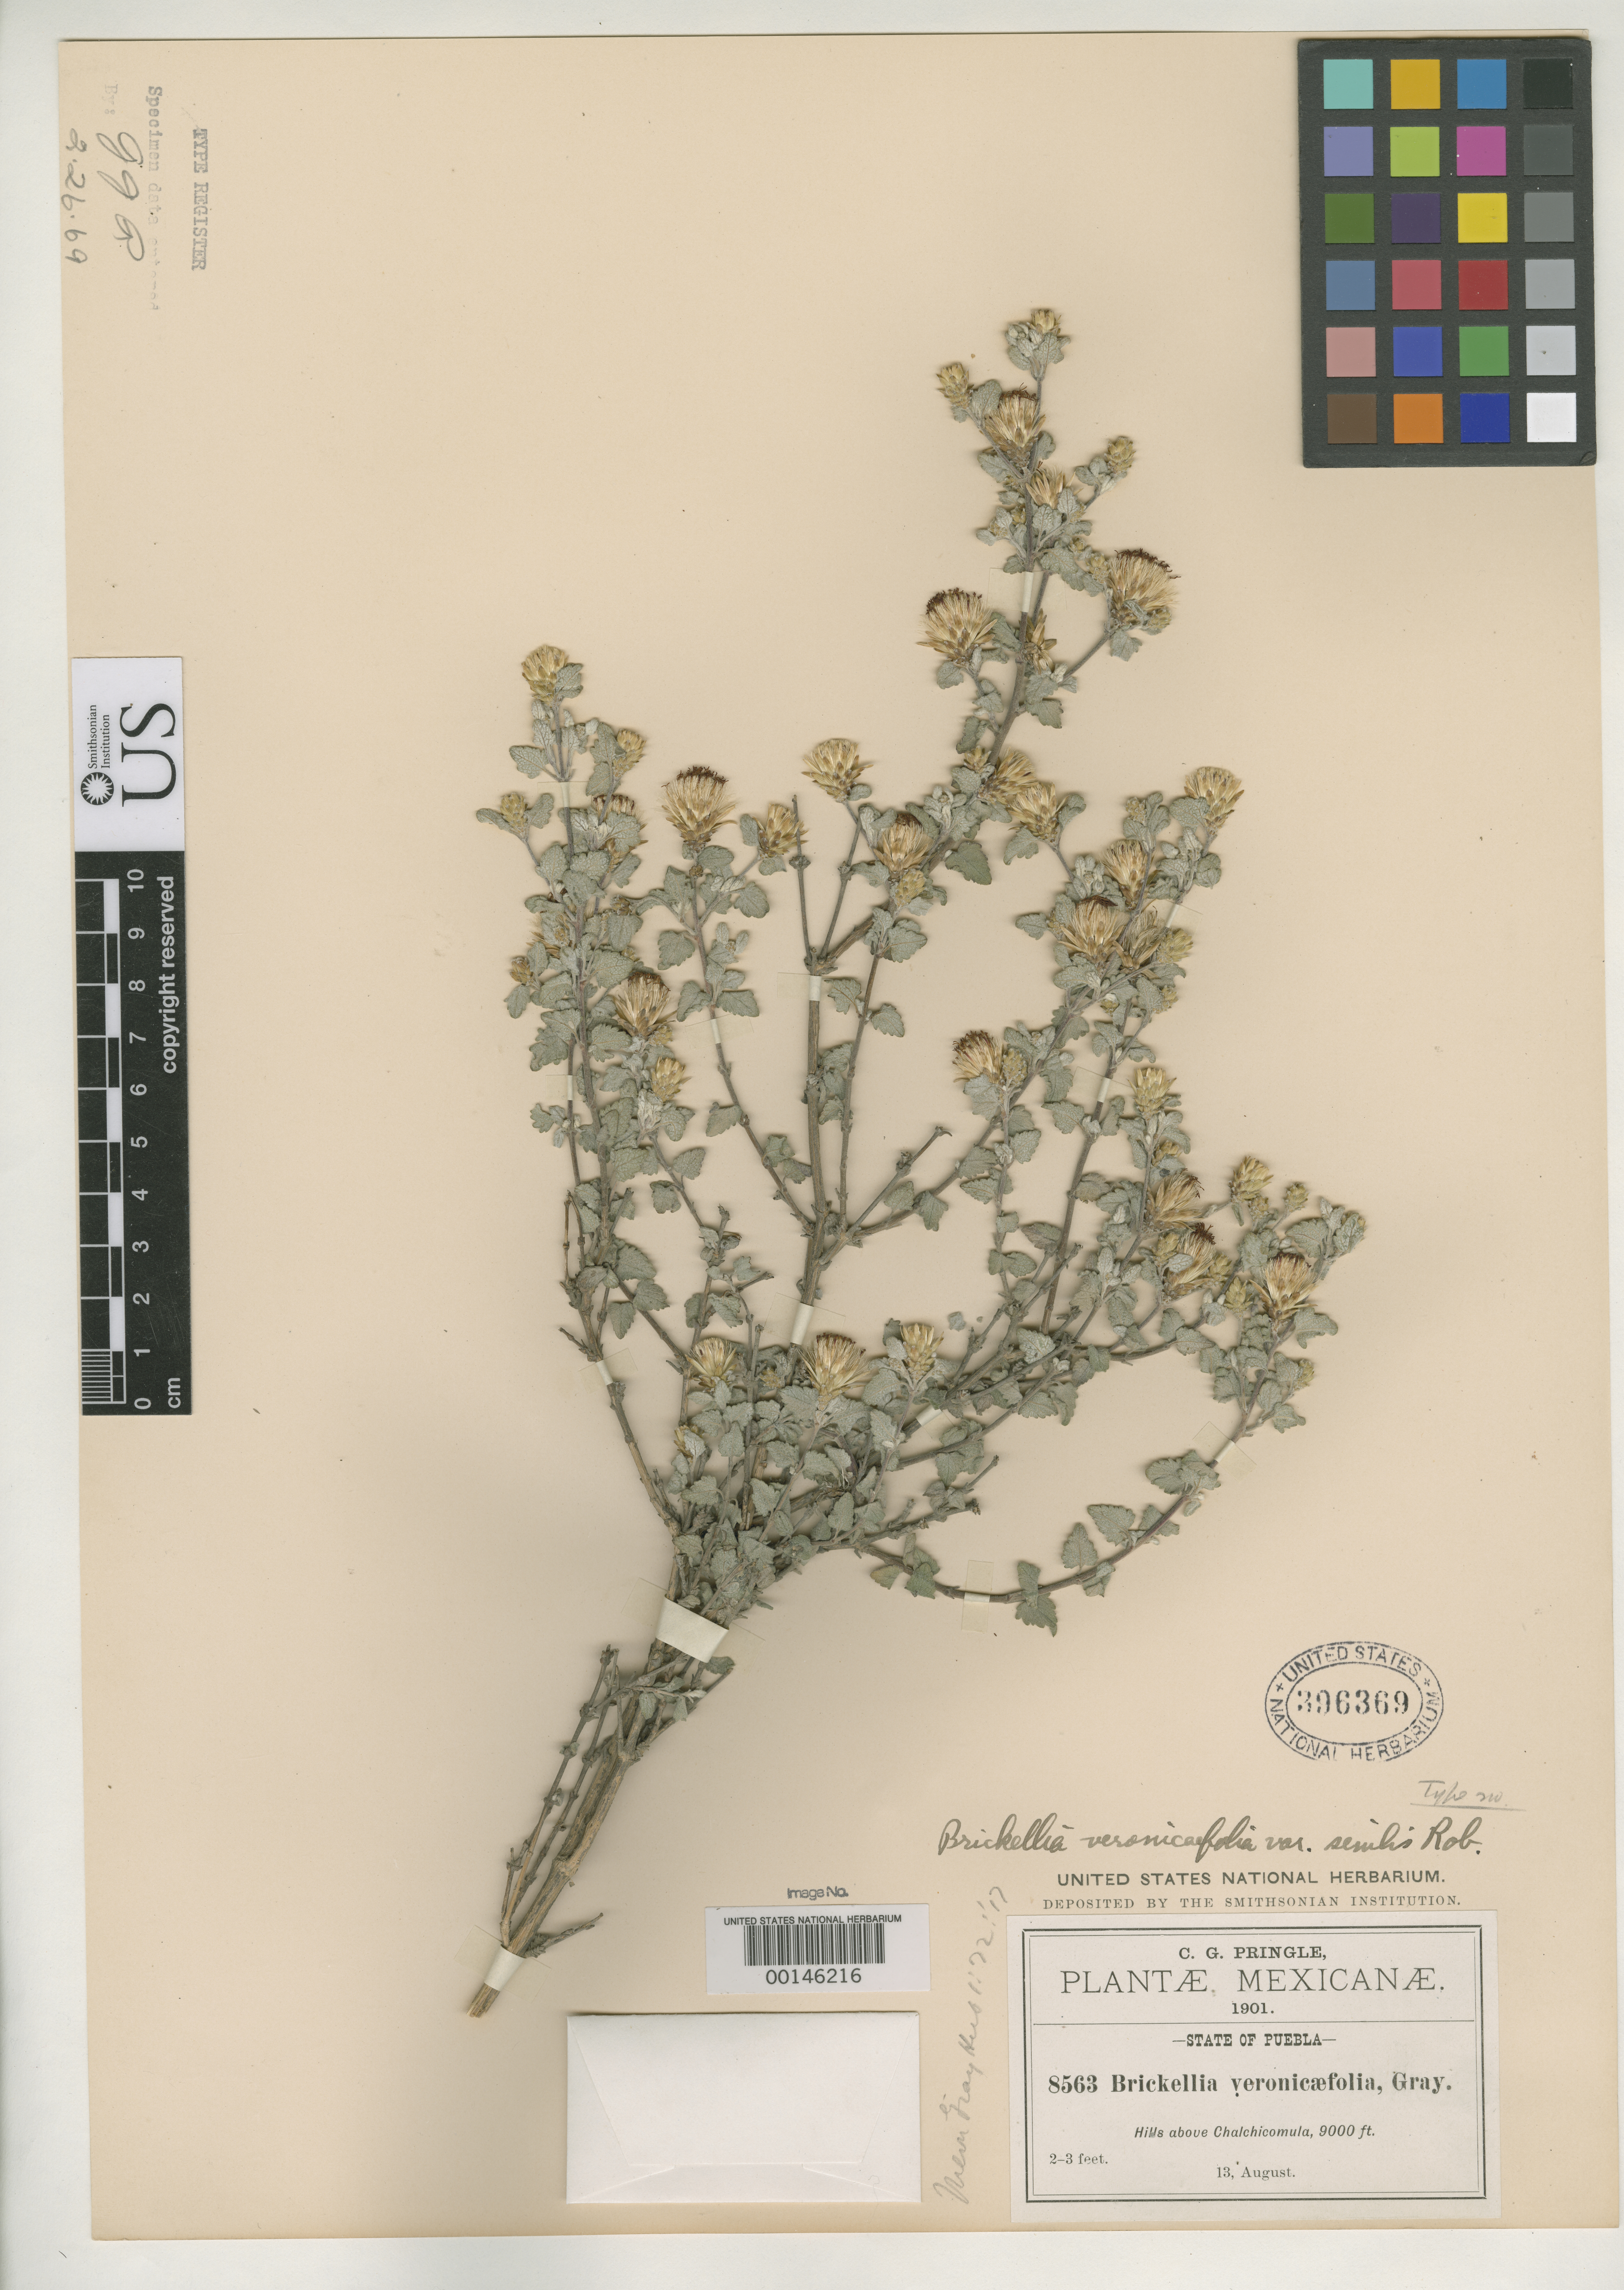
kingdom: Plantae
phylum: Tracheophyta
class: Magnoliopsida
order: Asterales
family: Asteraceae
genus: Brickellia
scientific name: Brickellia veronicifolia var. senilis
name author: B.L. Rob.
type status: Type Collection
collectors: C. G. Pringle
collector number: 8563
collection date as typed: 13 Aug 1901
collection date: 1901-08-13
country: Mexico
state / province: Puebla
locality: Chalchicomula.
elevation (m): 2745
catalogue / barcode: US 396369